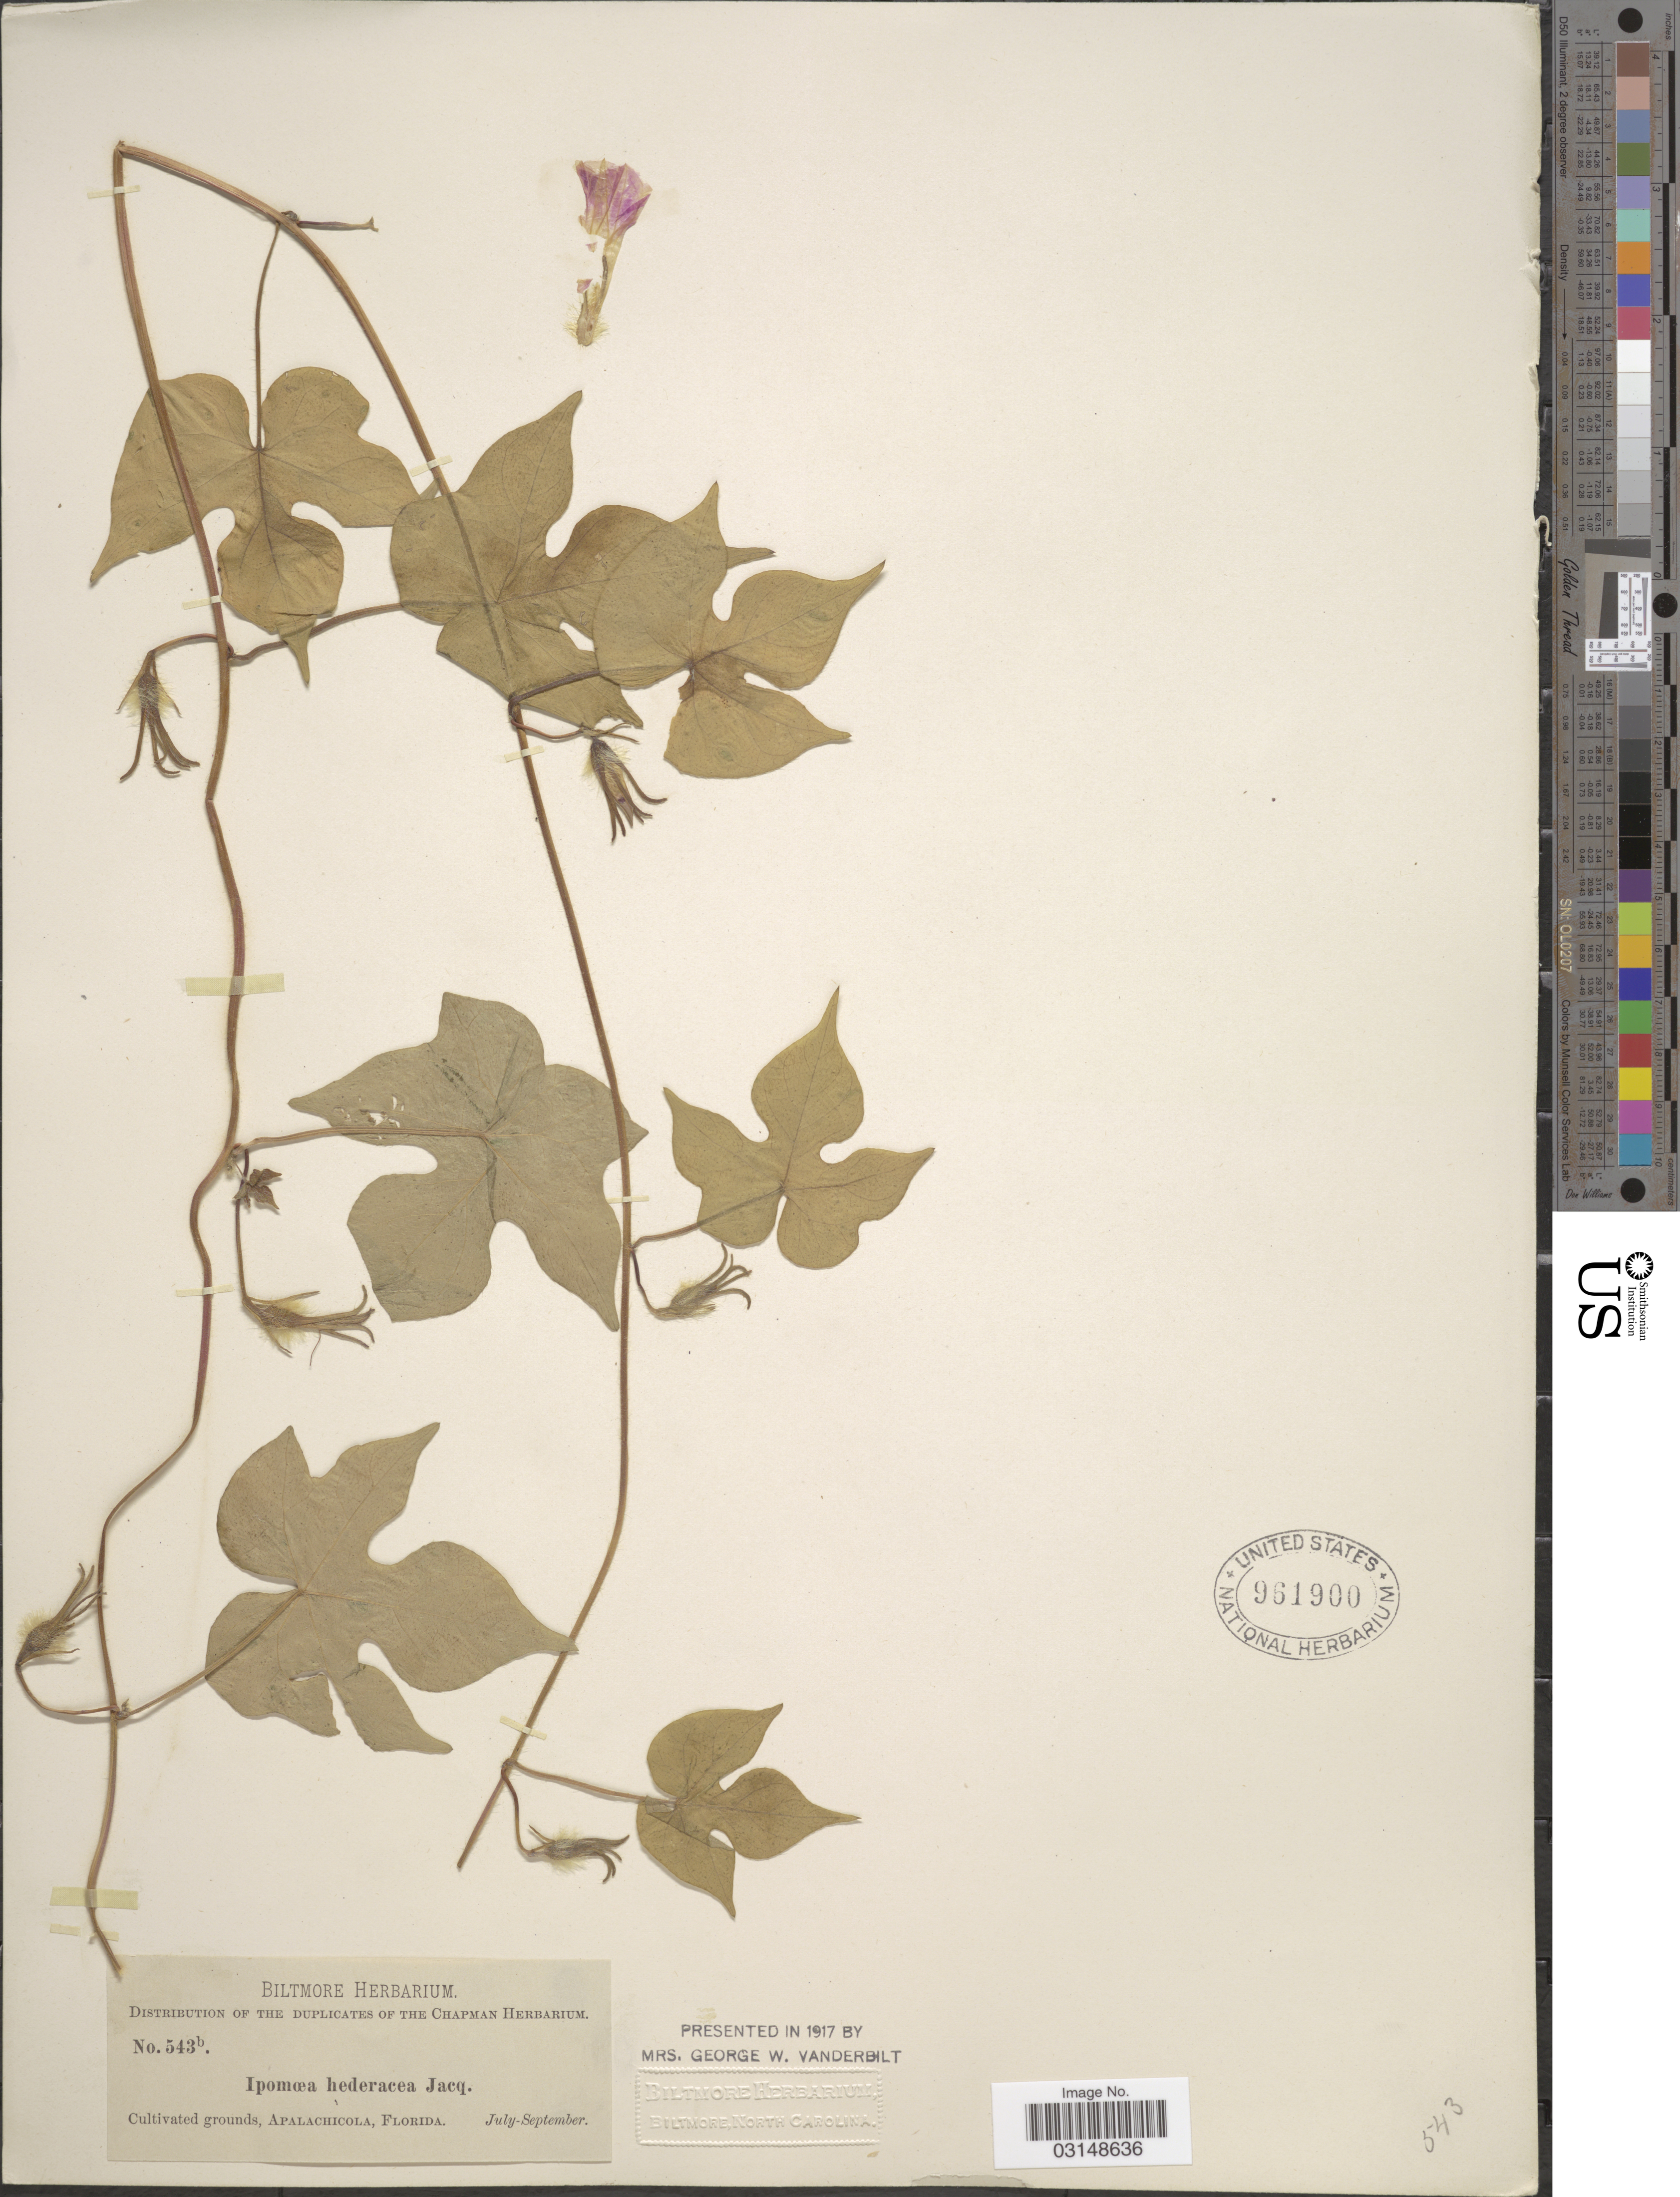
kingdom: Plantae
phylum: Tracheophyta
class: Magnoliopsida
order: Solanales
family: Convolvulaceae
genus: Ipomoea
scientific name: Ipomoea hederacea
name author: Jacq.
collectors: ex herb. Biltmore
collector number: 543b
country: United States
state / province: Florida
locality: Apalachicola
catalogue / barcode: US 961900